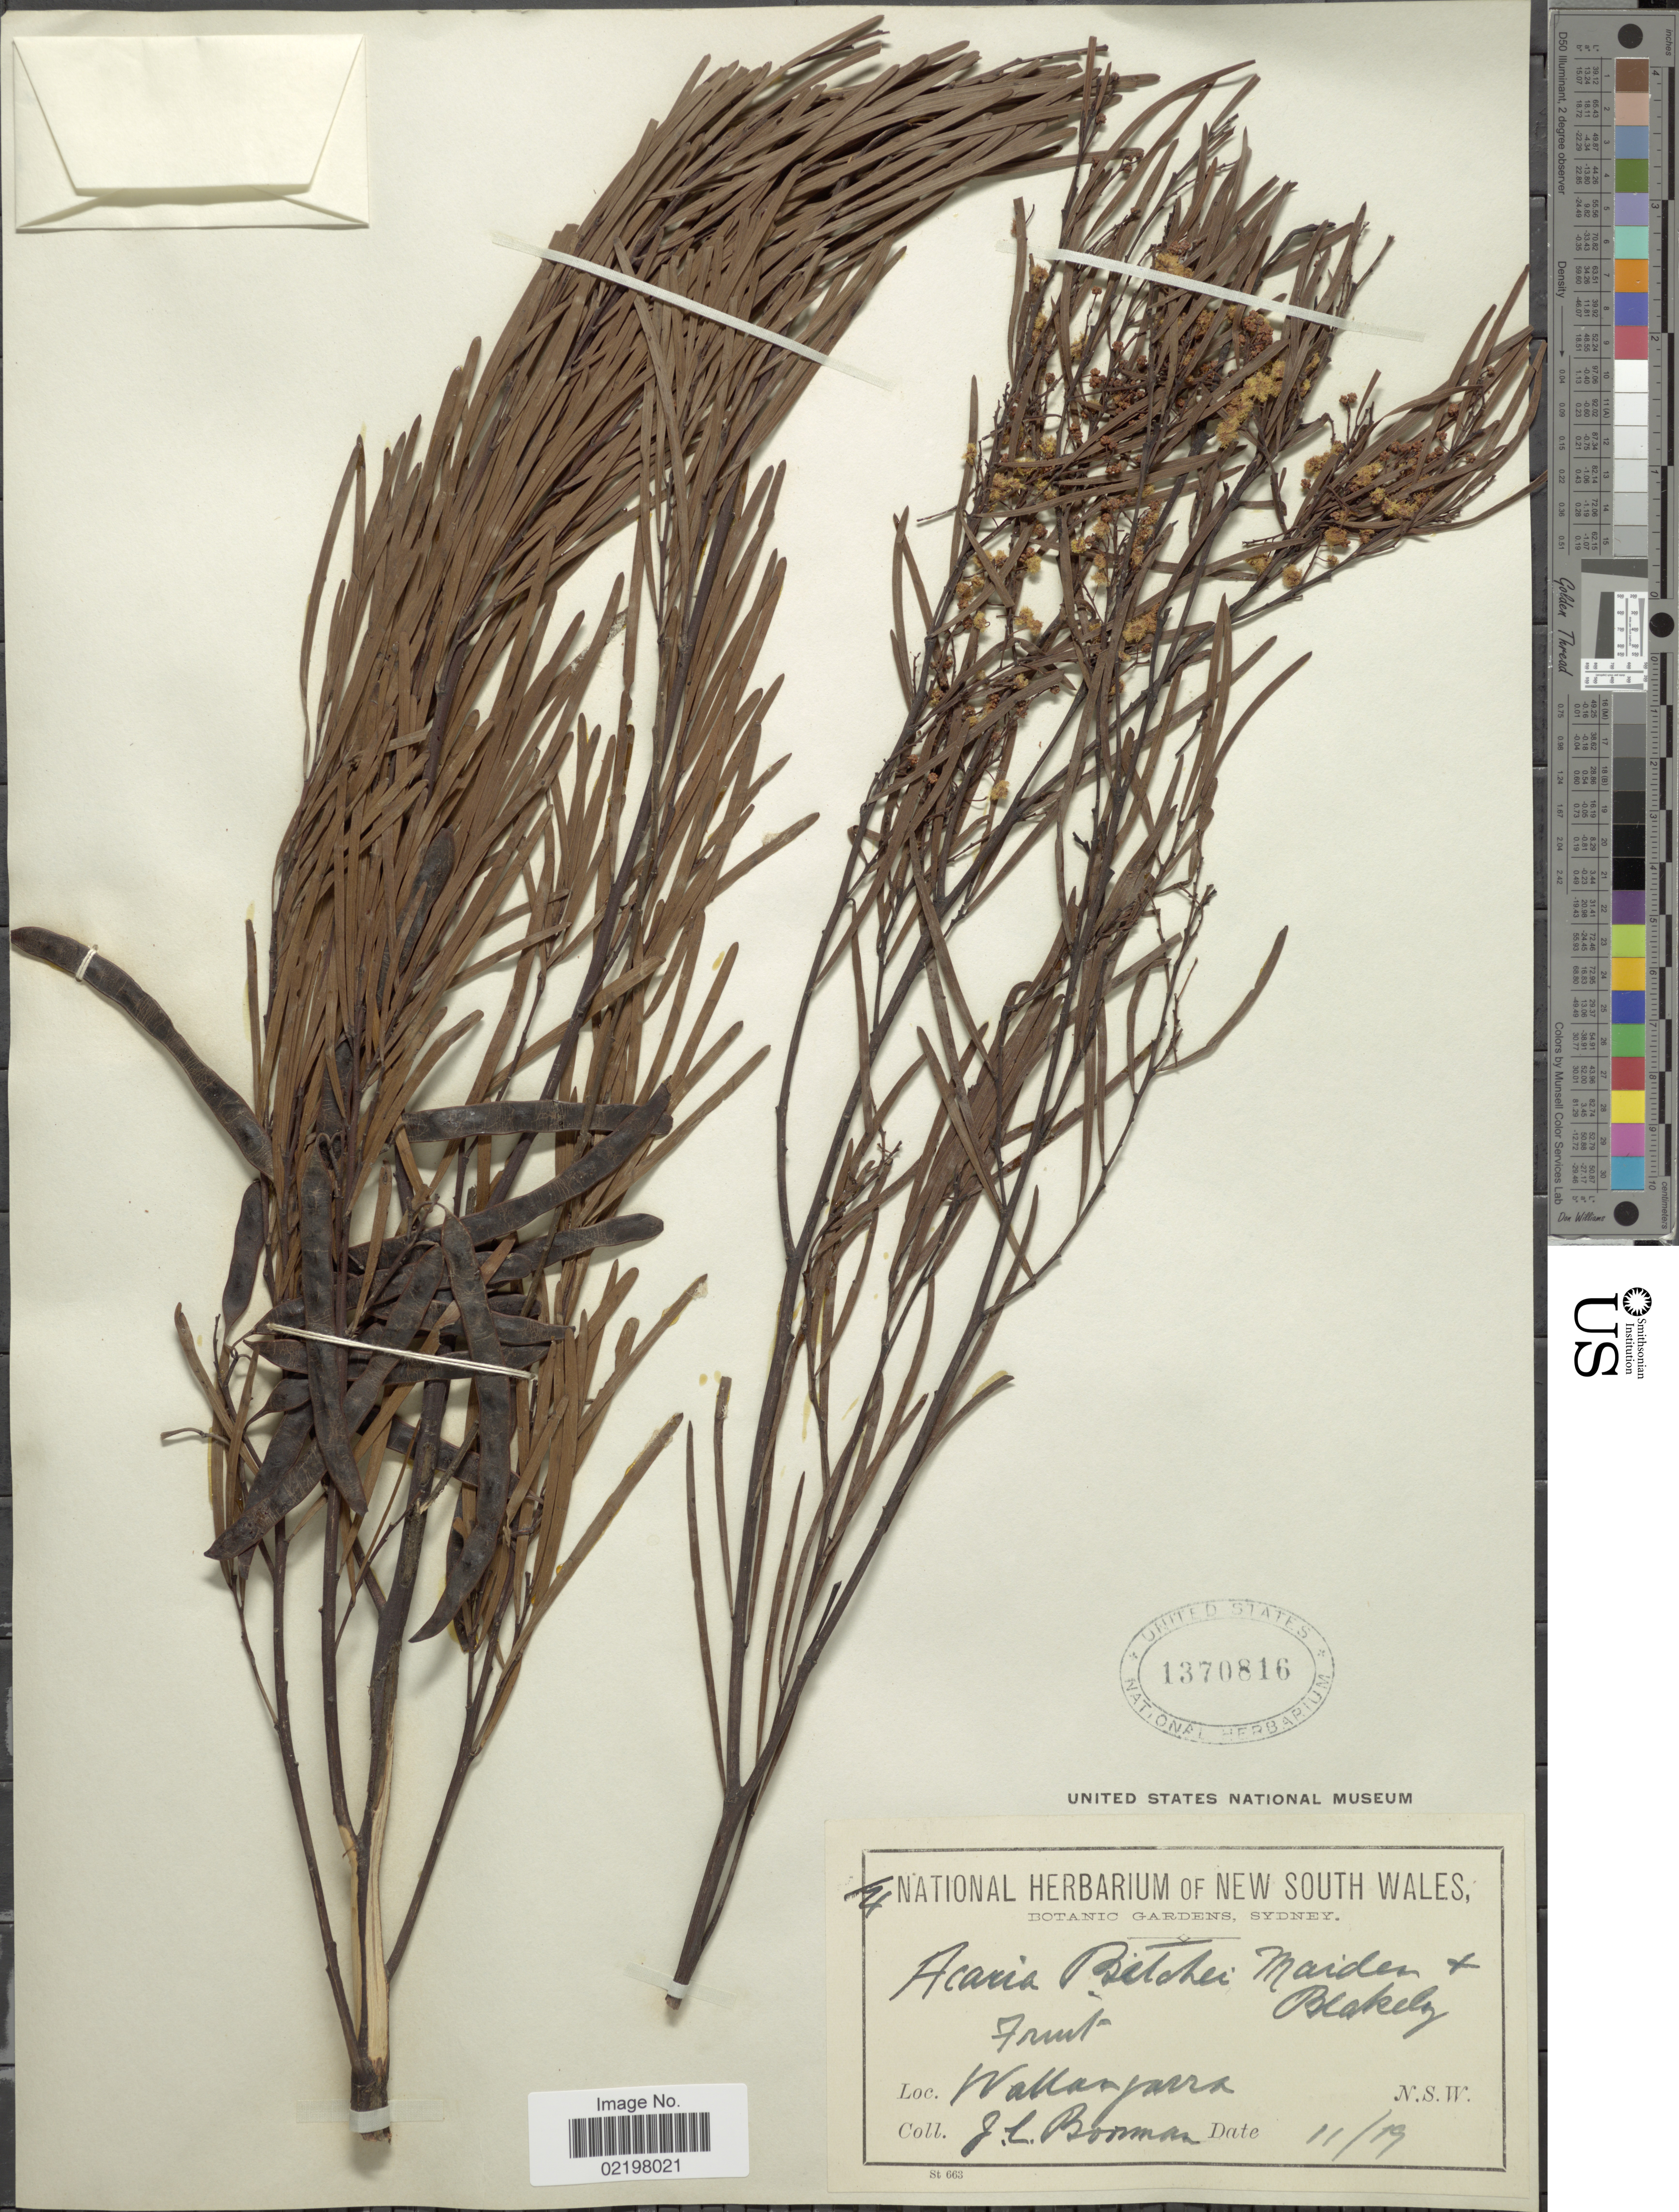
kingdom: Plantae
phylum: Tracheophyta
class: Magnoliopsida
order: Fabales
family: Fabaceae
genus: Acacia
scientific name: Acacia betchei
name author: Maiden & Blakeley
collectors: J. Boorman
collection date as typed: Transcribed d/m/y: /11/19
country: Australia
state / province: Queensland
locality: Wallangarra.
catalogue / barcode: US 1370816